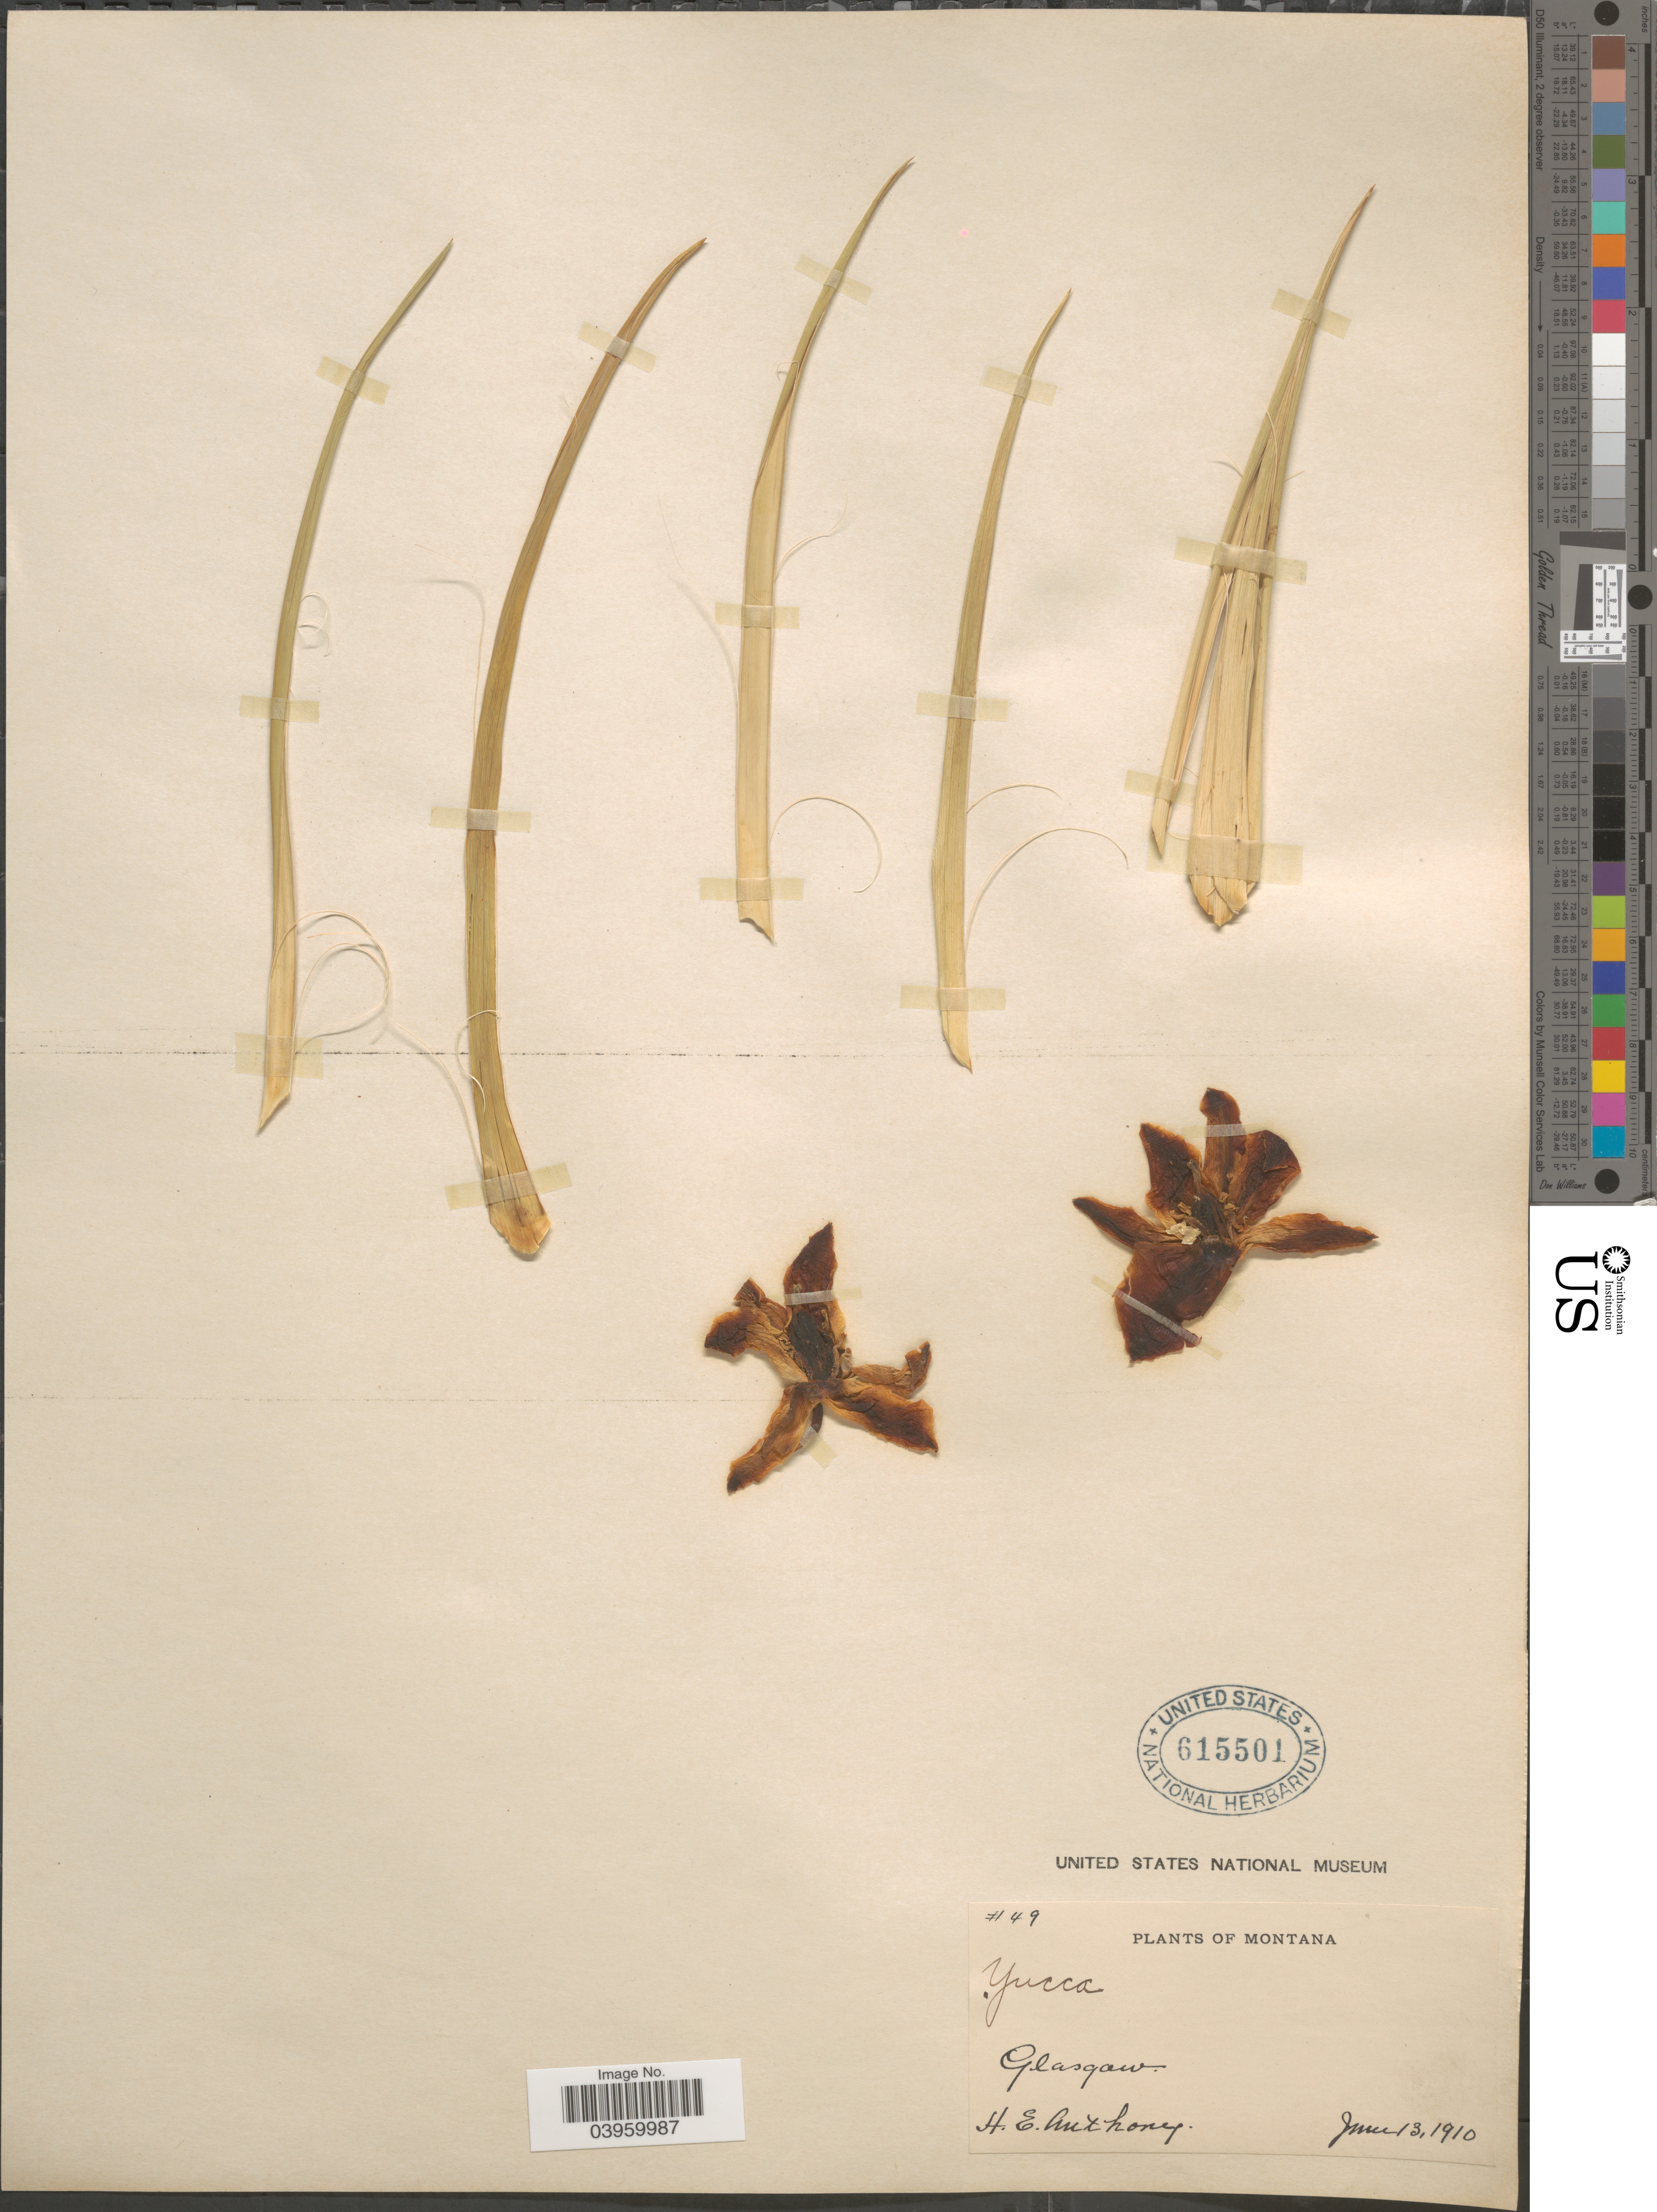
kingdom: Plantae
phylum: Tracheophyta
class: Liliopsida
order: Asparagales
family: Asparagaceae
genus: Yucca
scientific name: Yucca glauca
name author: Nutt.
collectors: H. E. Anthony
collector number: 49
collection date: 1910-06-13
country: United States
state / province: Montana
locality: Glasgaw.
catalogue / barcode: US 615501